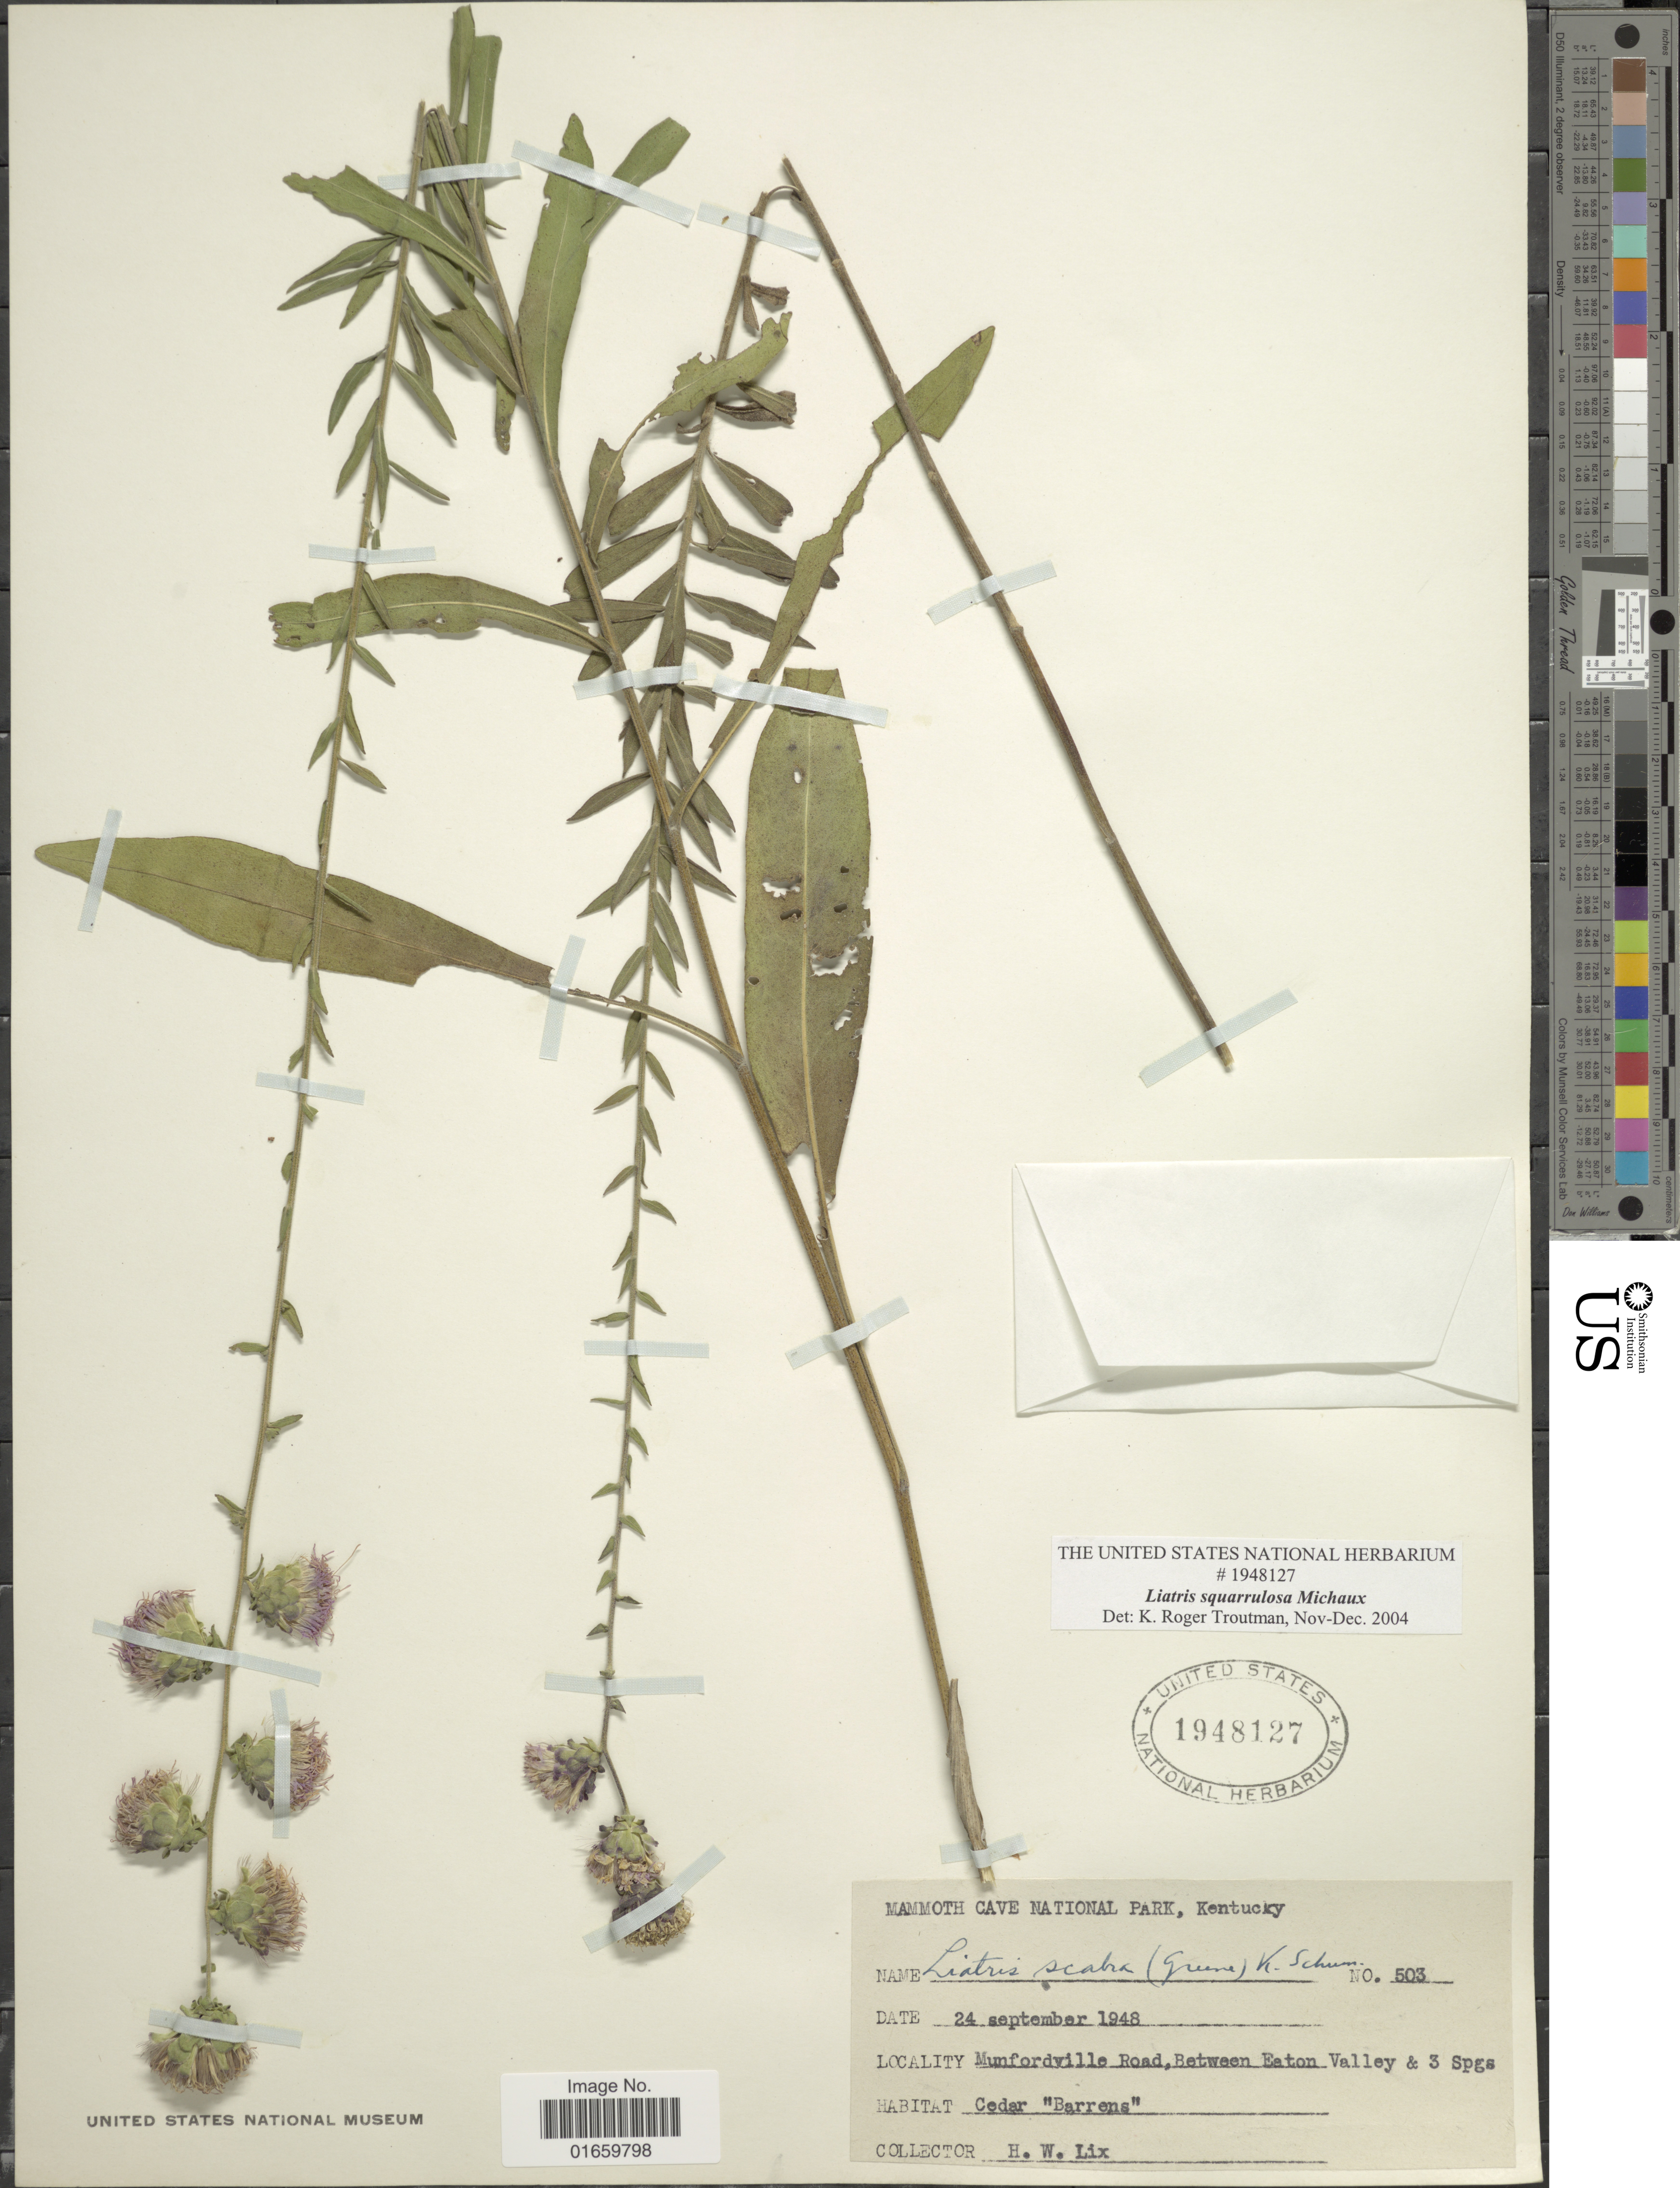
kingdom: Plantae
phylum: Tracheophyta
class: Magnoliopsida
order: Asterales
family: Asteraceae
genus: Liatris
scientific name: Liatris squarrulosa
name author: Michx.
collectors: H. W. Lix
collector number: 503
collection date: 1948-09-24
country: United States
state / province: Kentucky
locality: Munfordville Road, between Eaton Valley & 3 Spgs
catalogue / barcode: US 1948127